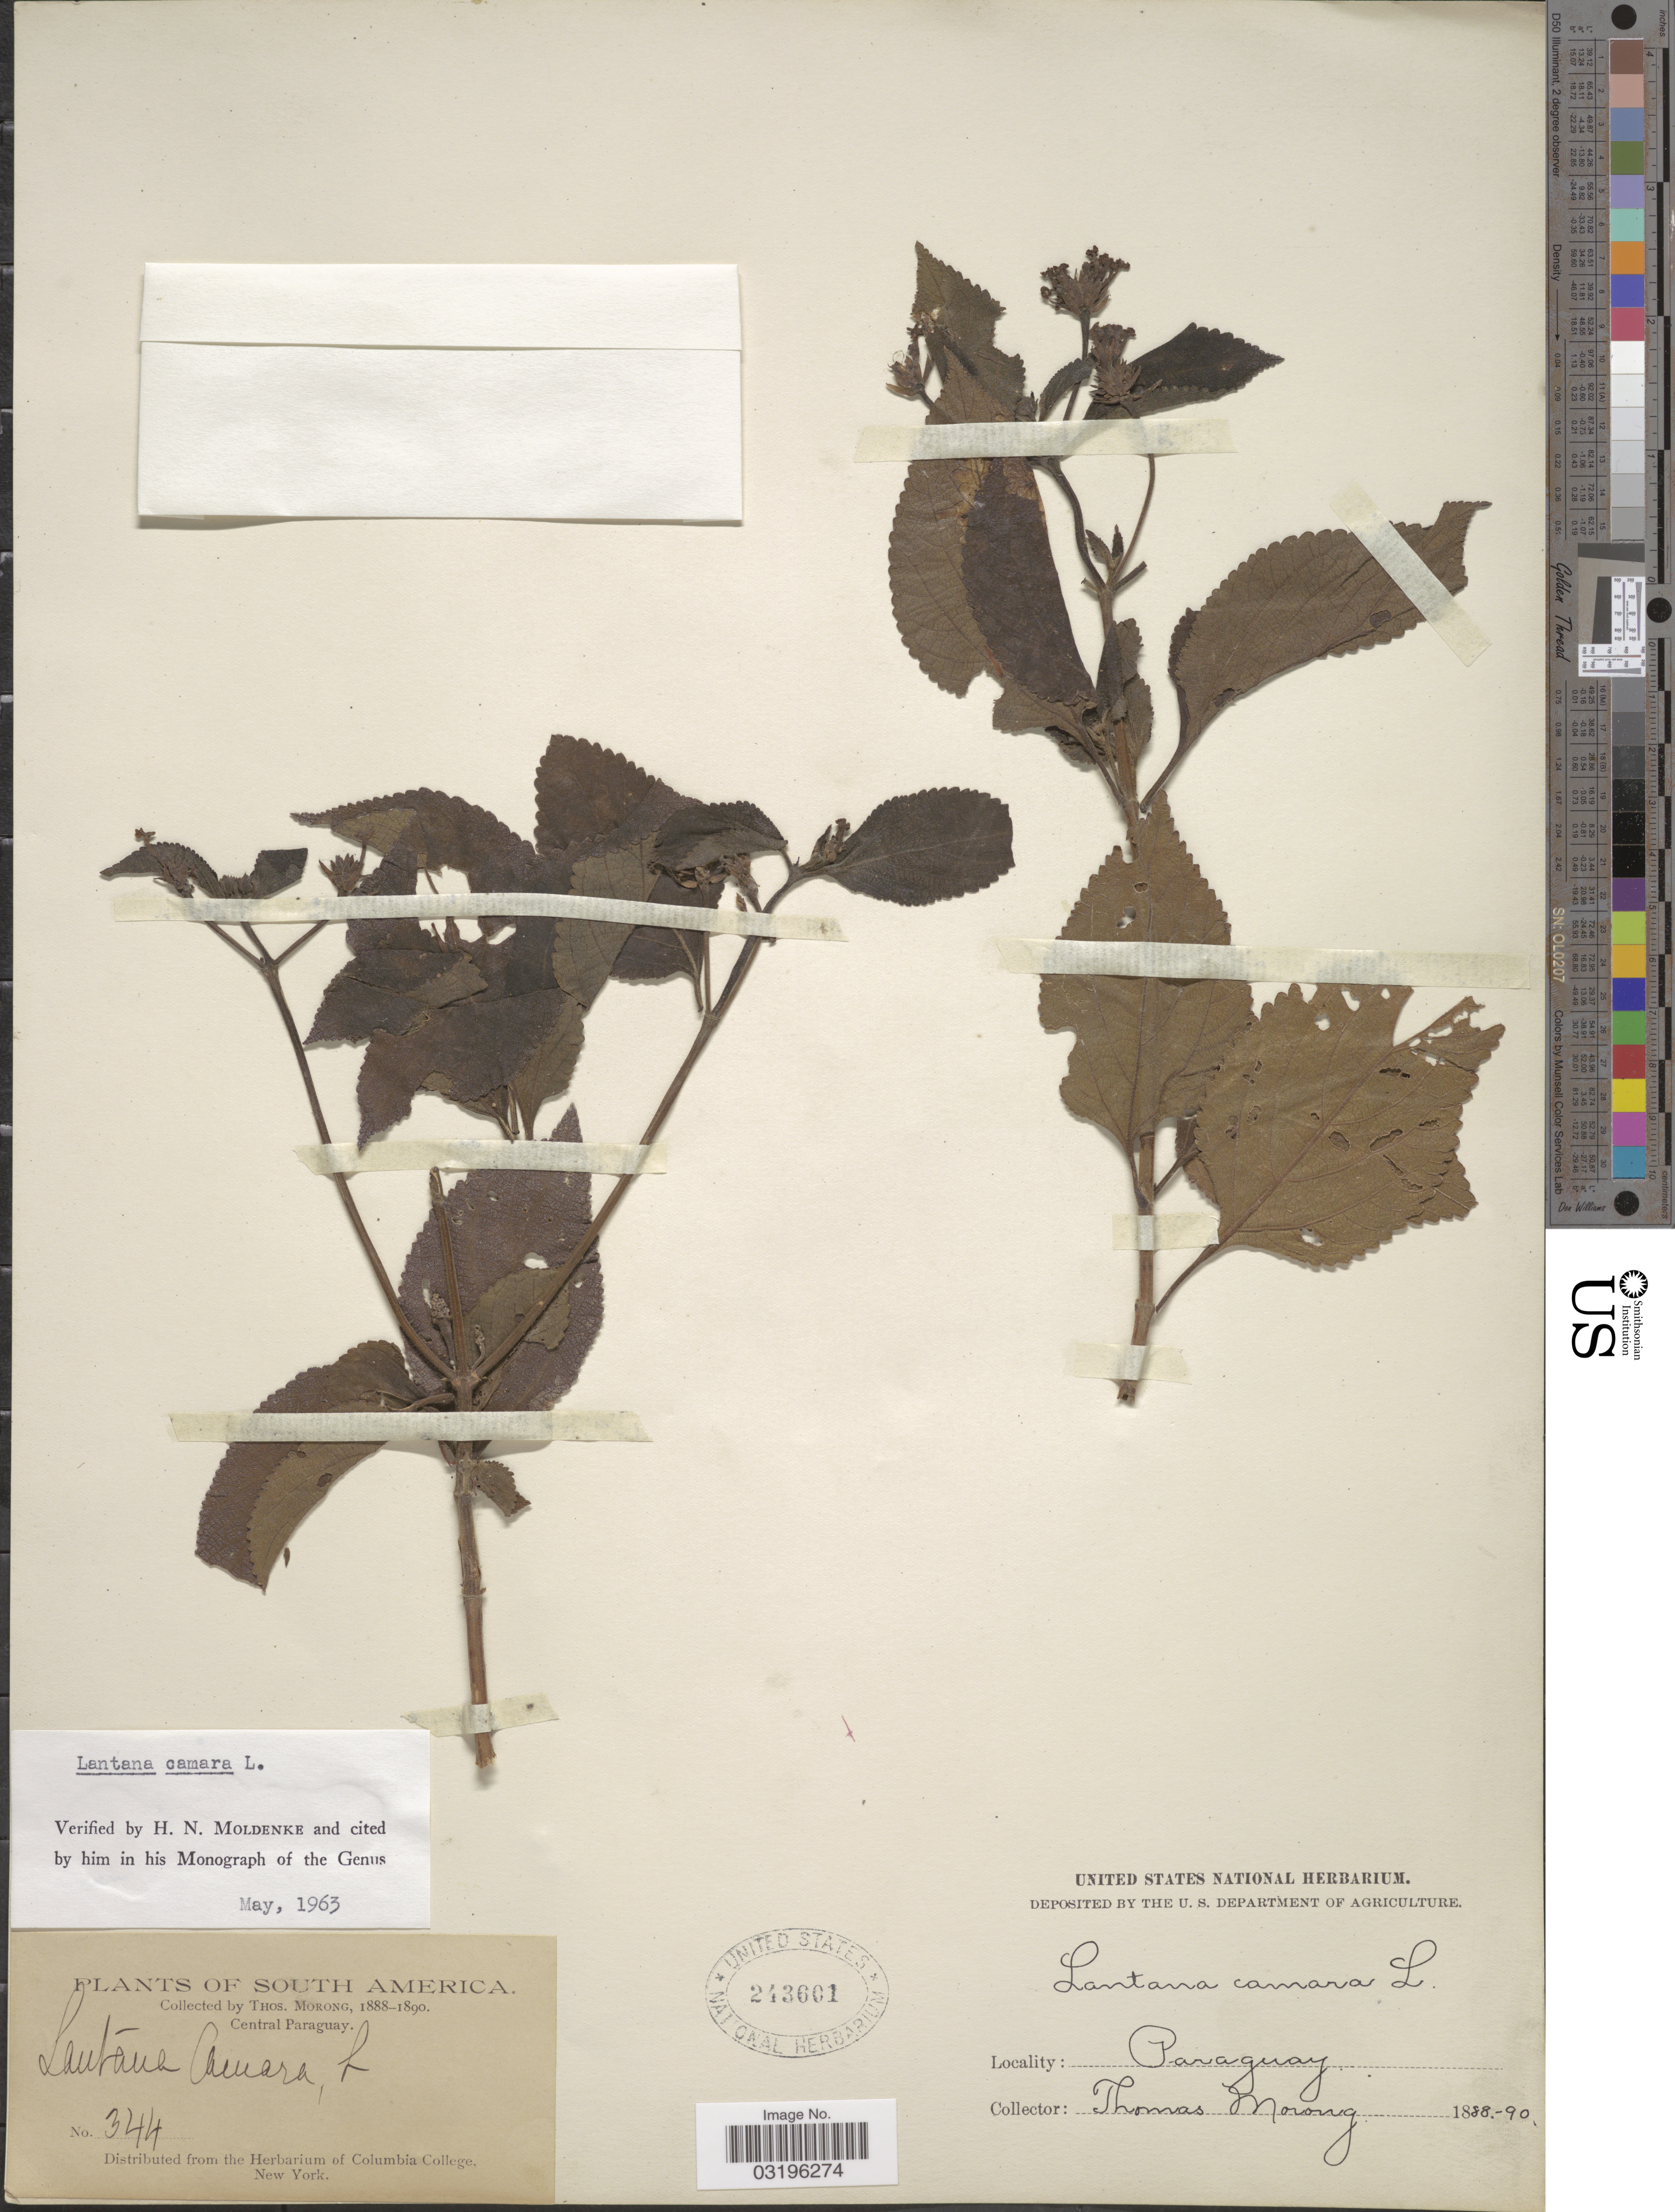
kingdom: Plantae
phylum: Tracheophyta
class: Magnoliopsida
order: Lamiales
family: Verbenaceae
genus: Lantana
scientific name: Lantana camara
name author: L.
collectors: ex herb. T. Morong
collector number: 344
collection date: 1888/1890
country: Paraguay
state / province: Central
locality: Central Paraguay.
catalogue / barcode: US 243601